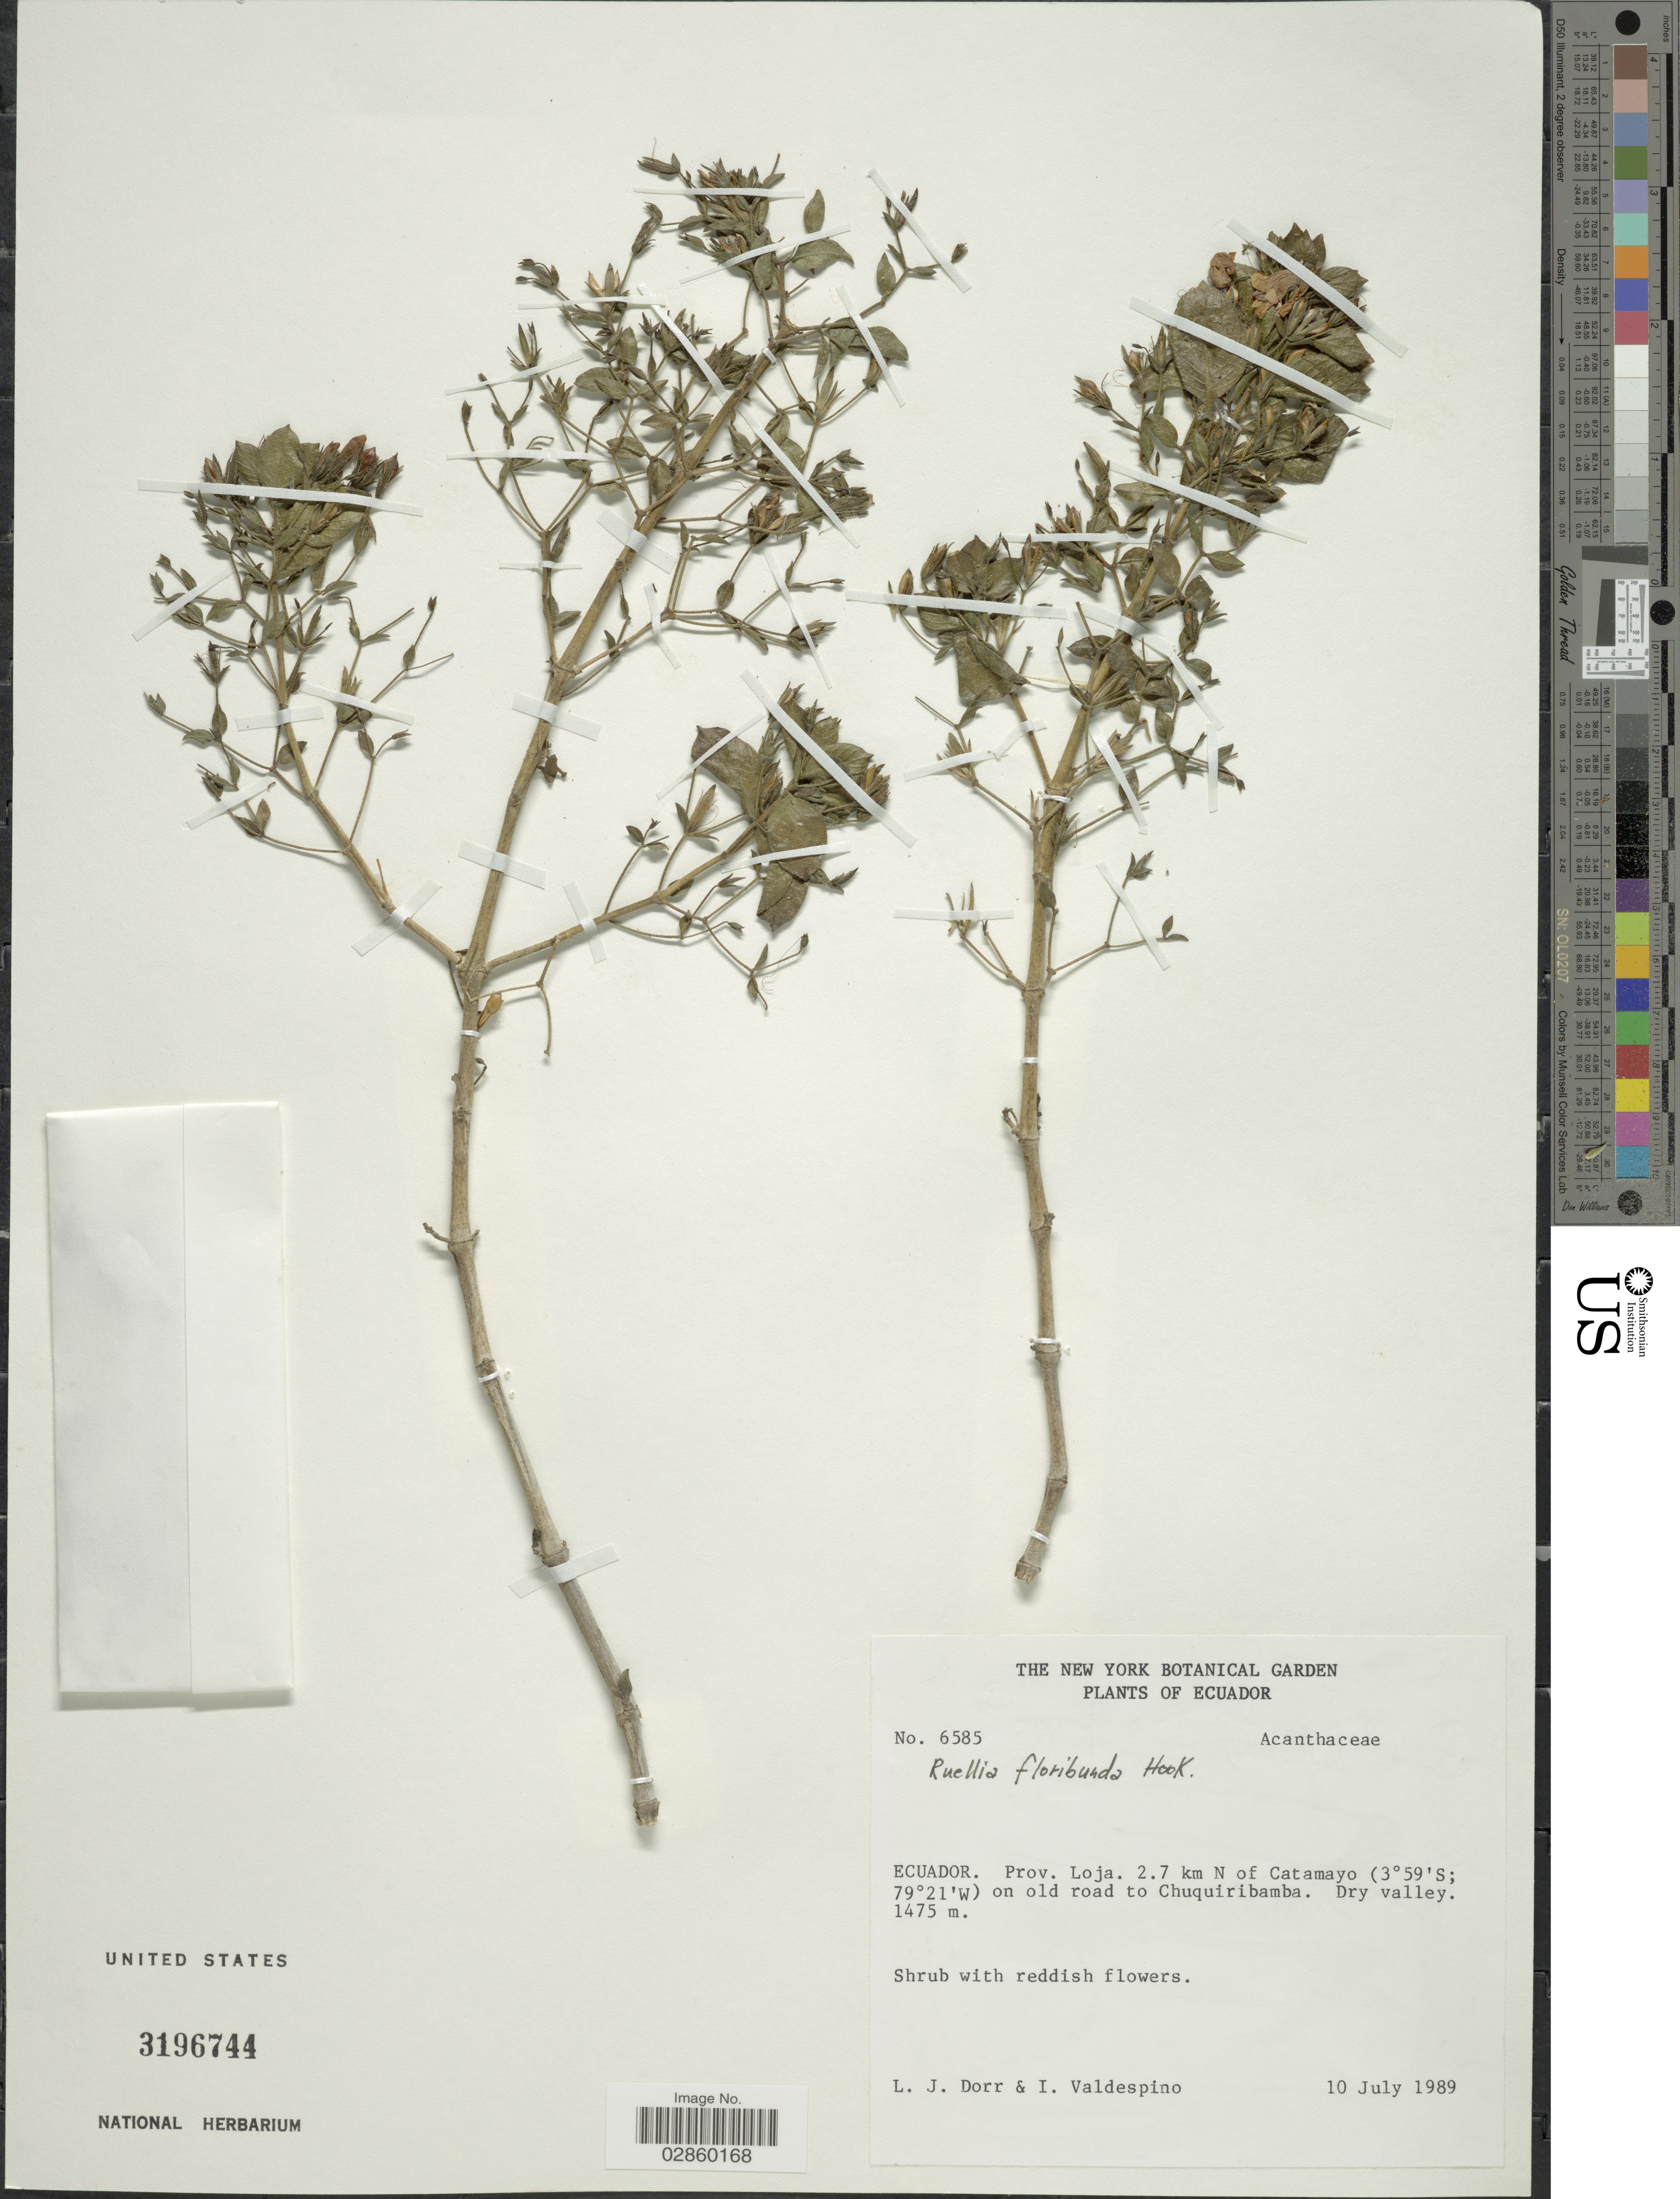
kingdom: Plantae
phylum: Tracheophyta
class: Magnoliopsida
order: Lamiales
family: Acanthaceae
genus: Ruellia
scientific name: Ruellia floribunda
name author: Hook.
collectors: L. J. Dorr & I. Valdespinio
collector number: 6585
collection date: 1989-07-10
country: Ecuador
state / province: Loja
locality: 2.7 km N of Catamayo on old road to Chuquiribamba.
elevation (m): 1475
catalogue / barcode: US 3196744